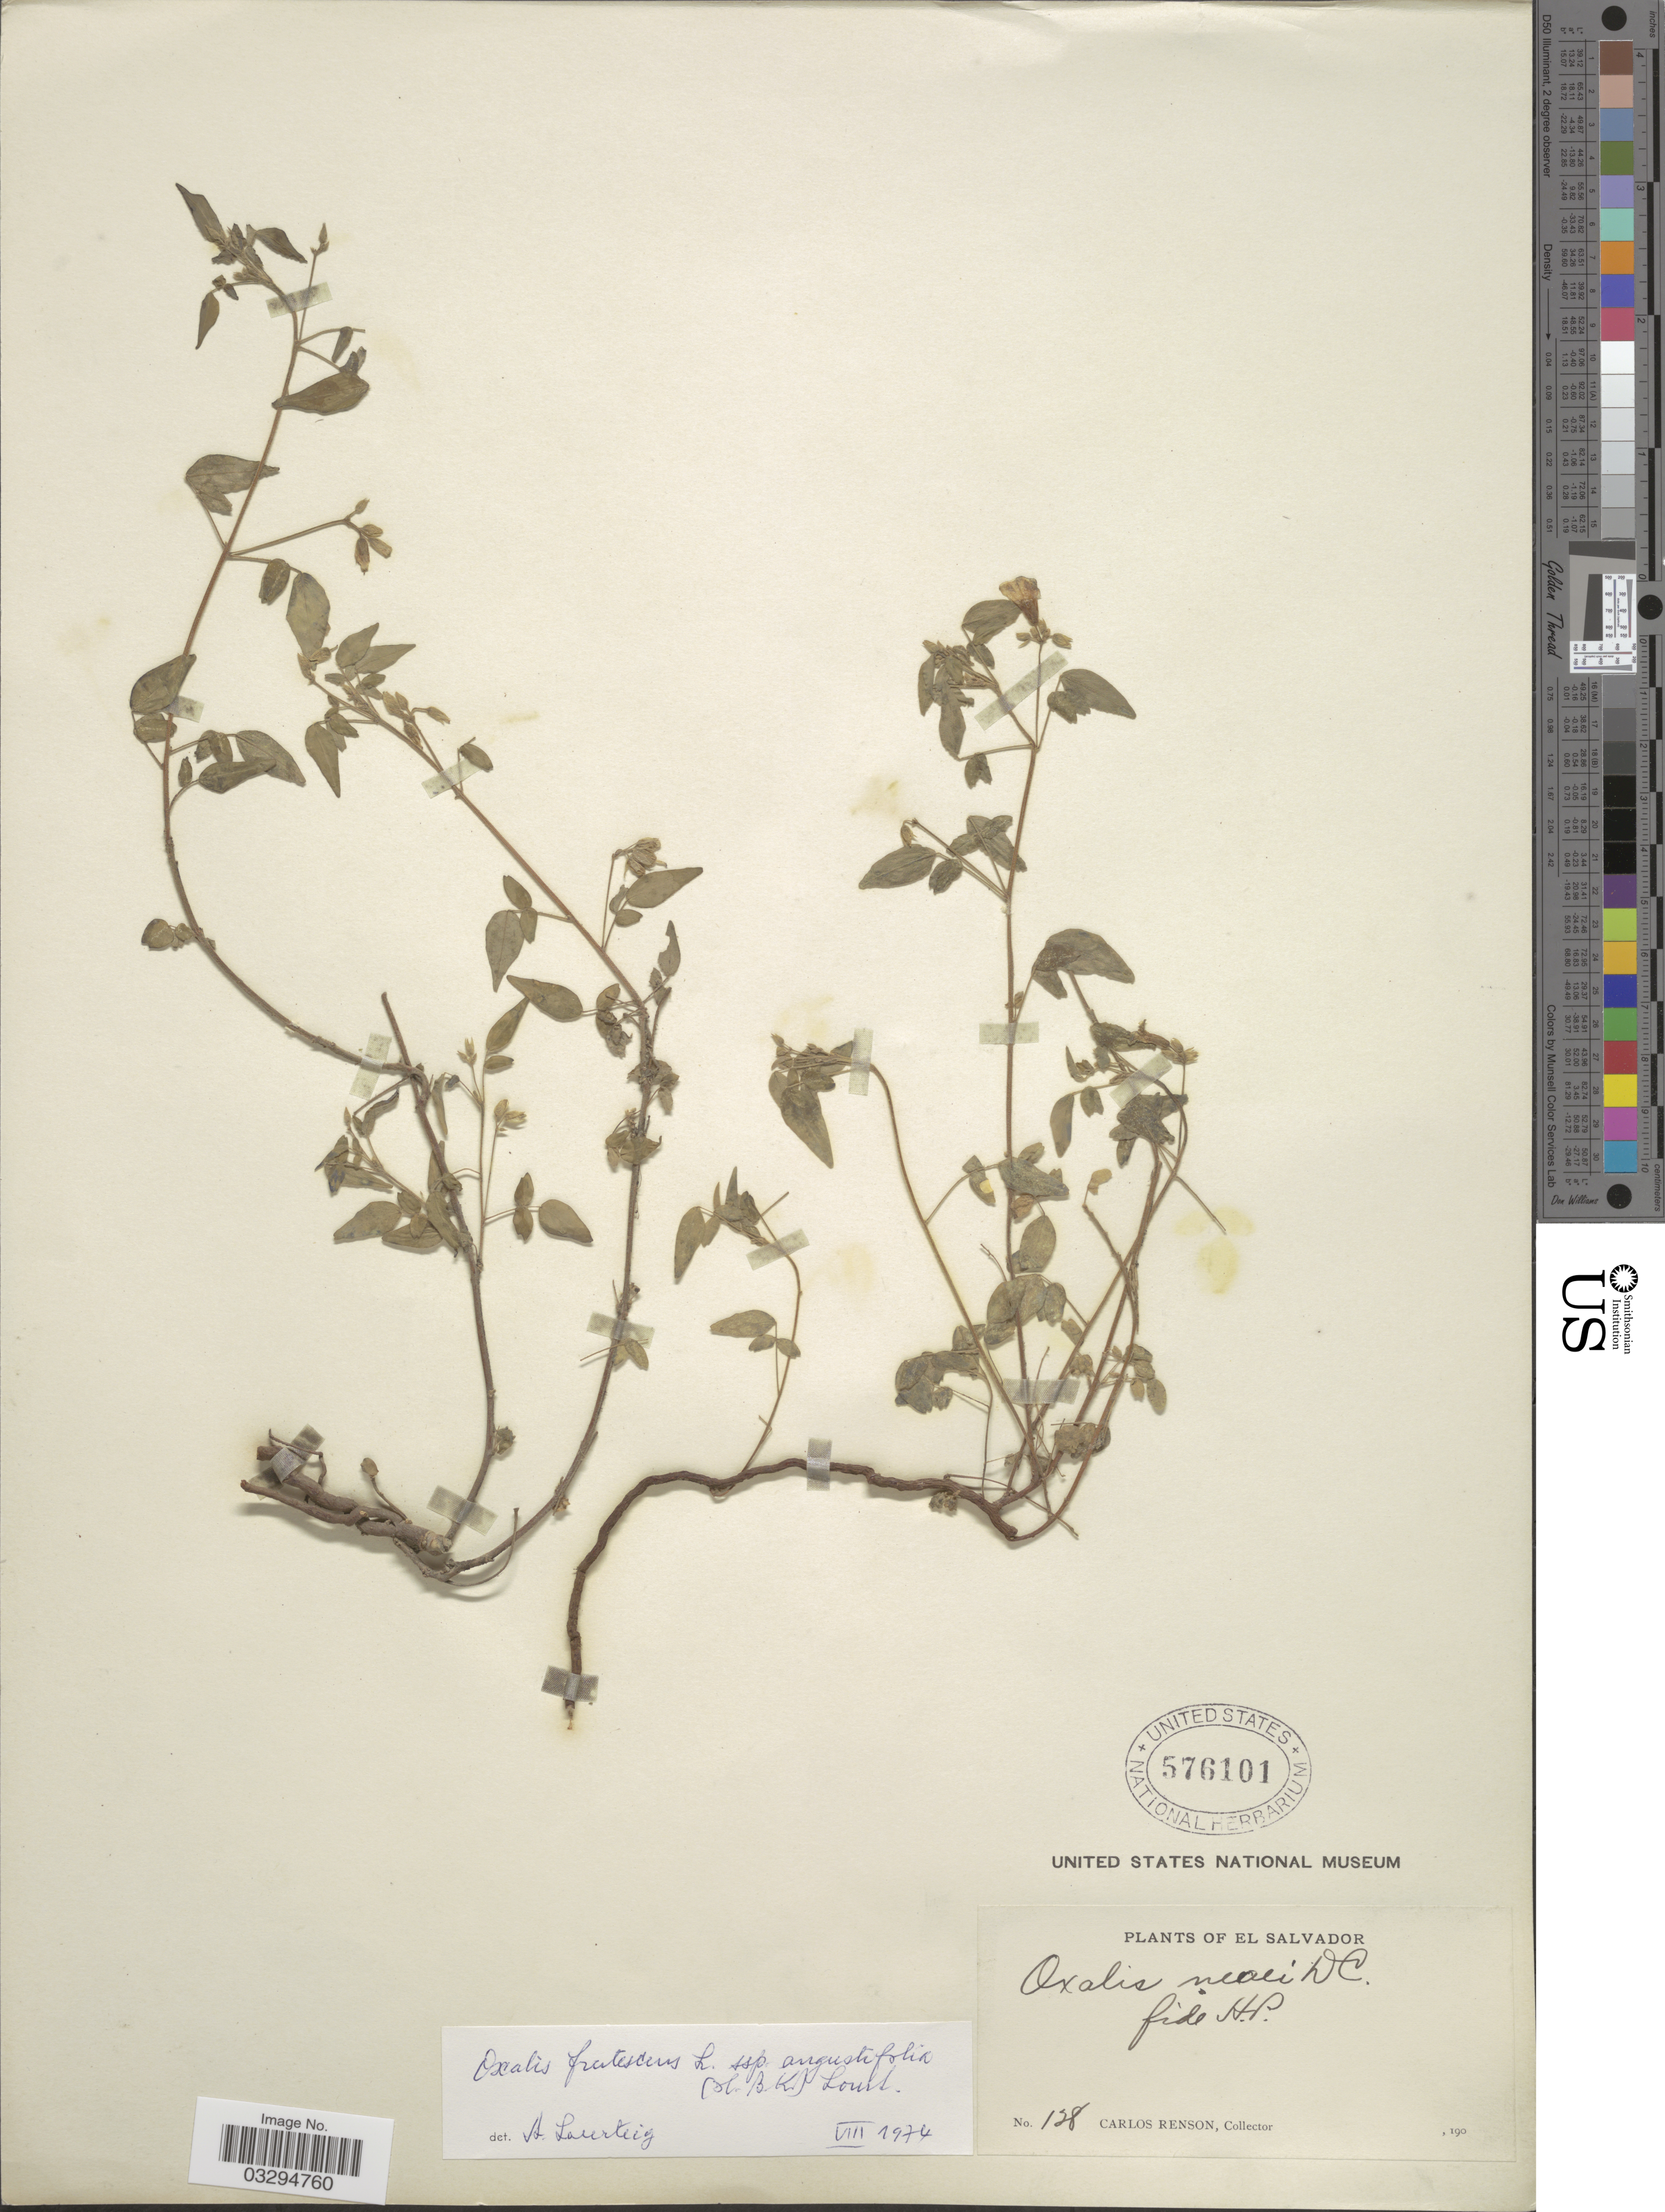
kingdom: Plantae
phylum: Tracheophyta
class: Magnoliopsida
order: Oxalidales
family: Oxalidaceae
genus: Oxalis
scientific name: Oxalis frutescens subsp. angustifolia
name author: (Kunth) Lourteig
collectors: C. Renson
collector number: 128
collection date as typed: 190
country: El Salvador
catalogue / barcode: US 576101